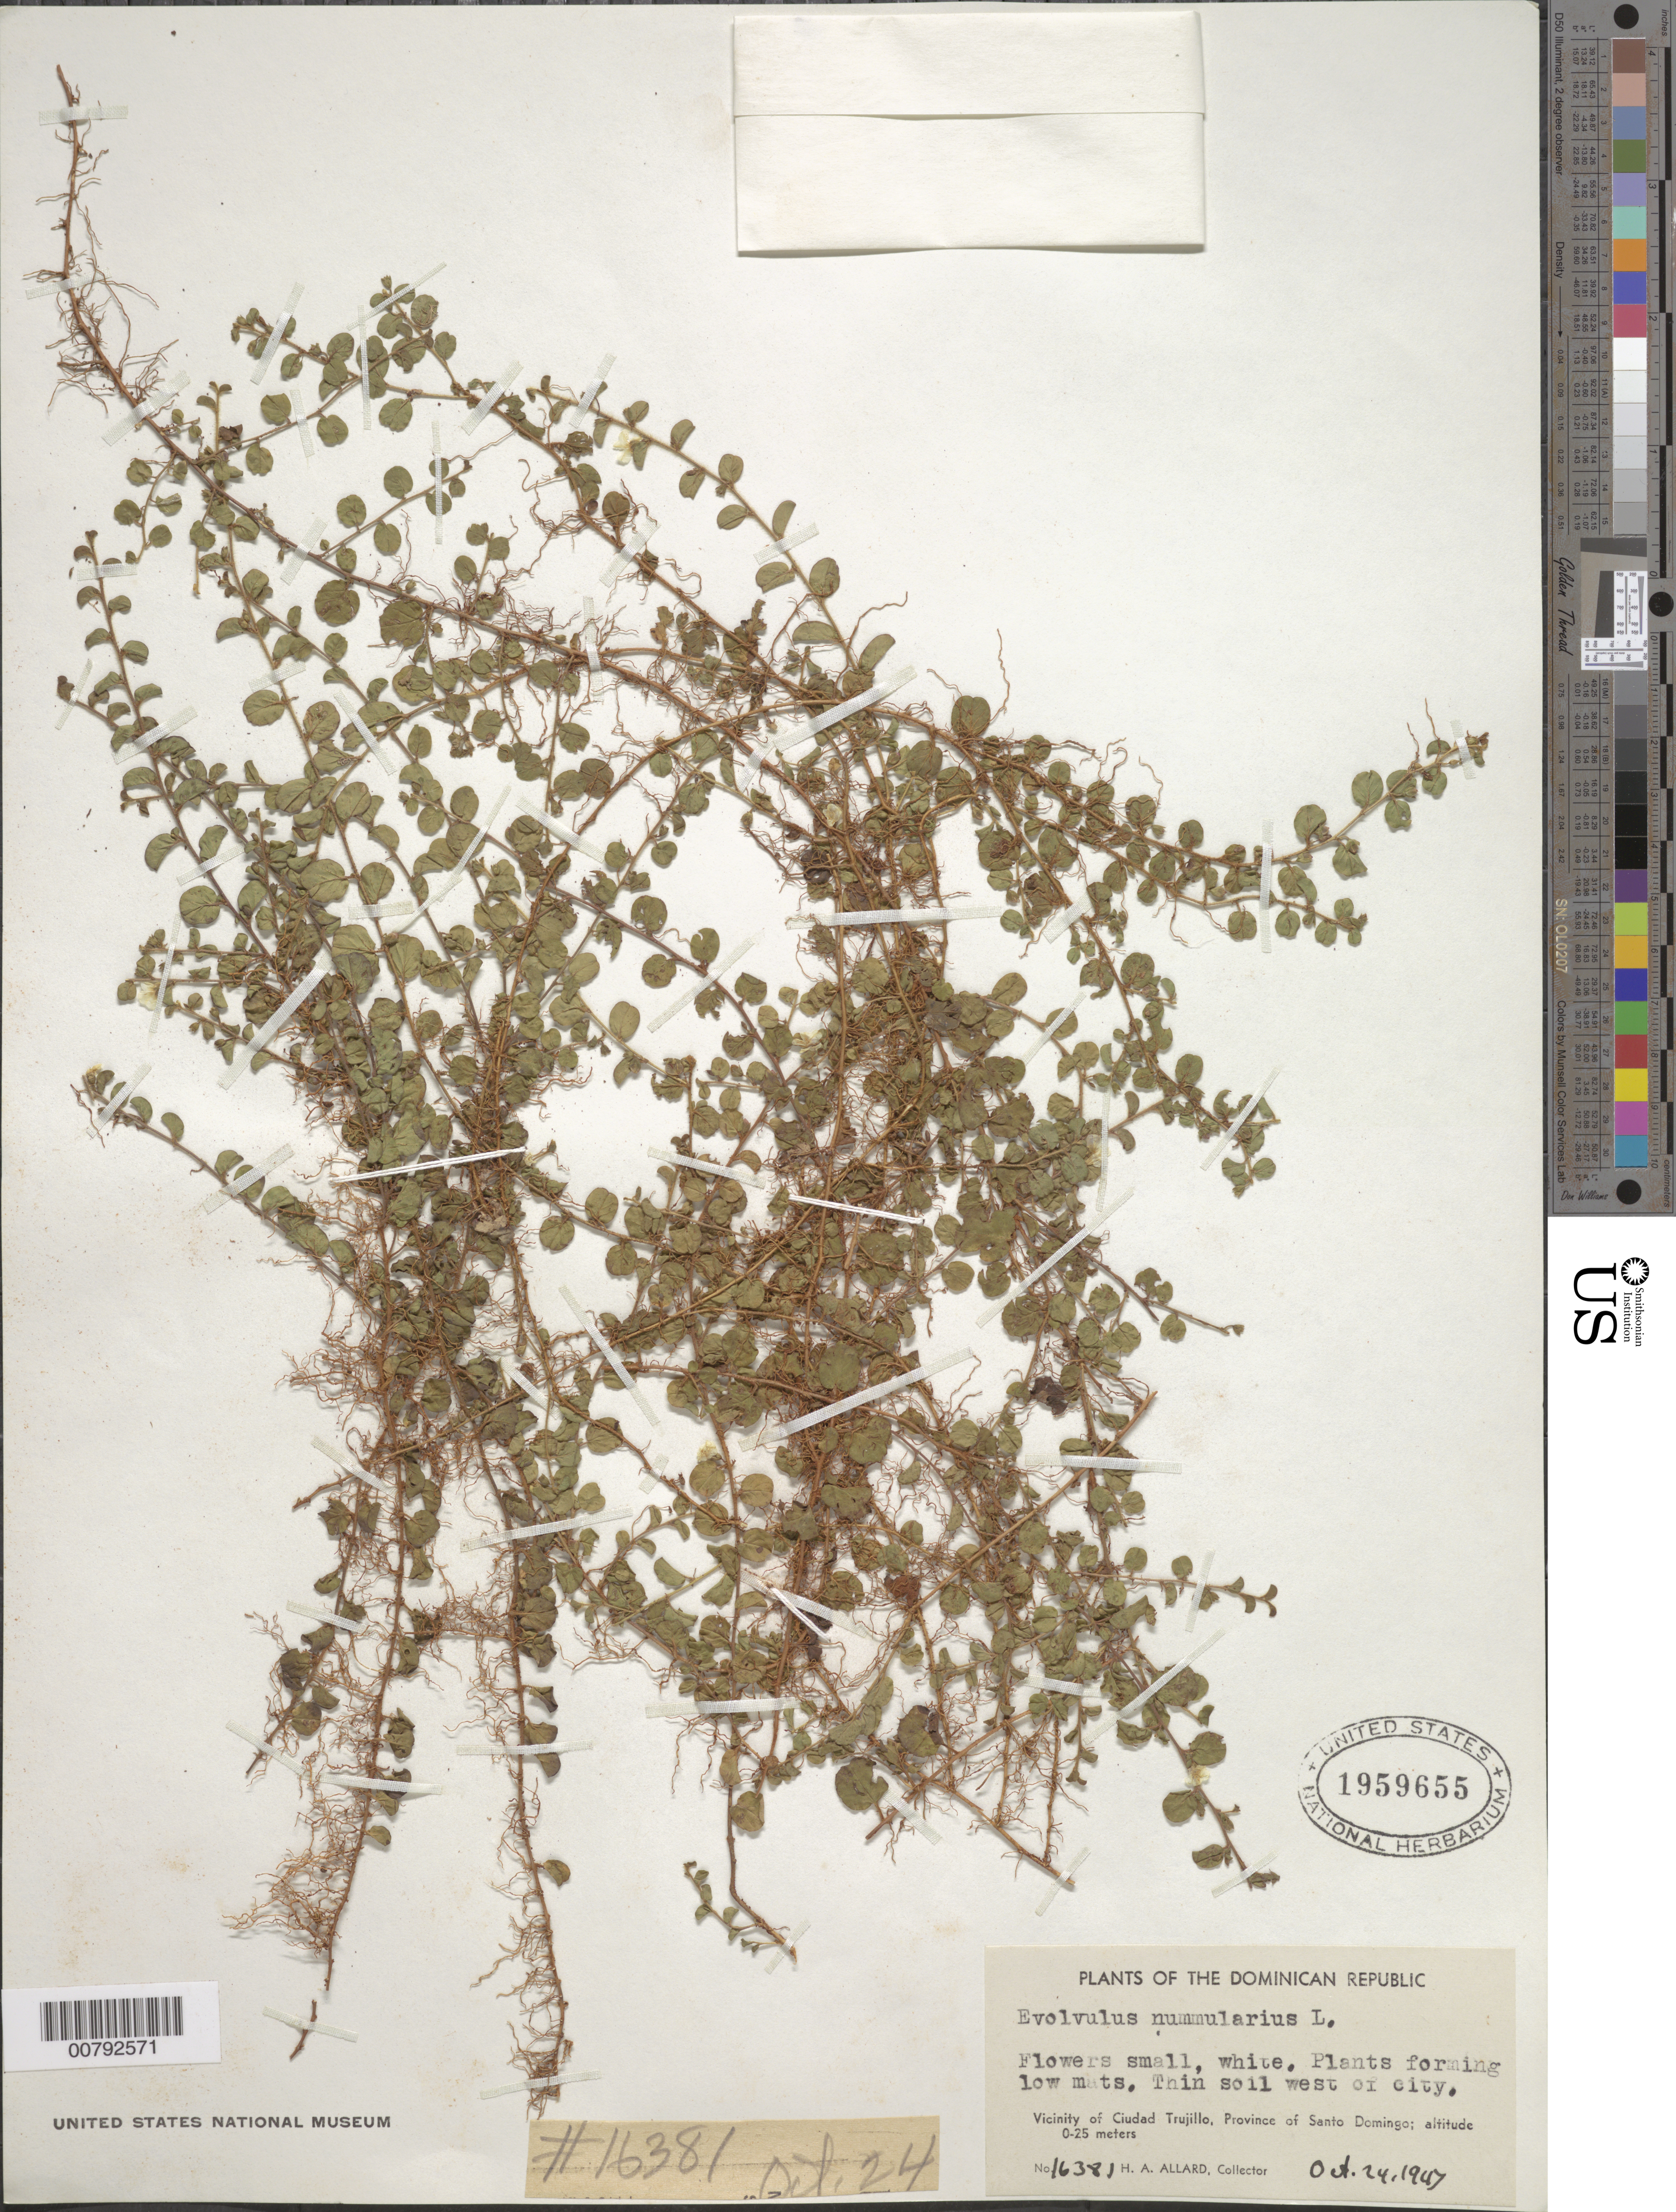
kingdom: Plantae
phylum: Tracheophyta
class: Magnoliopsida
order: Solanales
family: Convolvulaceae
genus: Evolvulus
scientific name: Evolvulus nummularius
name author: (L.) L.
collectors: H. A. Allard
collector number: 16381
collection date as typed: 24 Oct 1947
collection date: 1947-10-24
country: Dominican Republic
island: Hispaniola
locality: Province of Santo Domingo, vicinity of Ciudad Trujillo, west of city.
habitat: Thin soil.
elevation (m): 0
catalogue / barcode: US 1959655